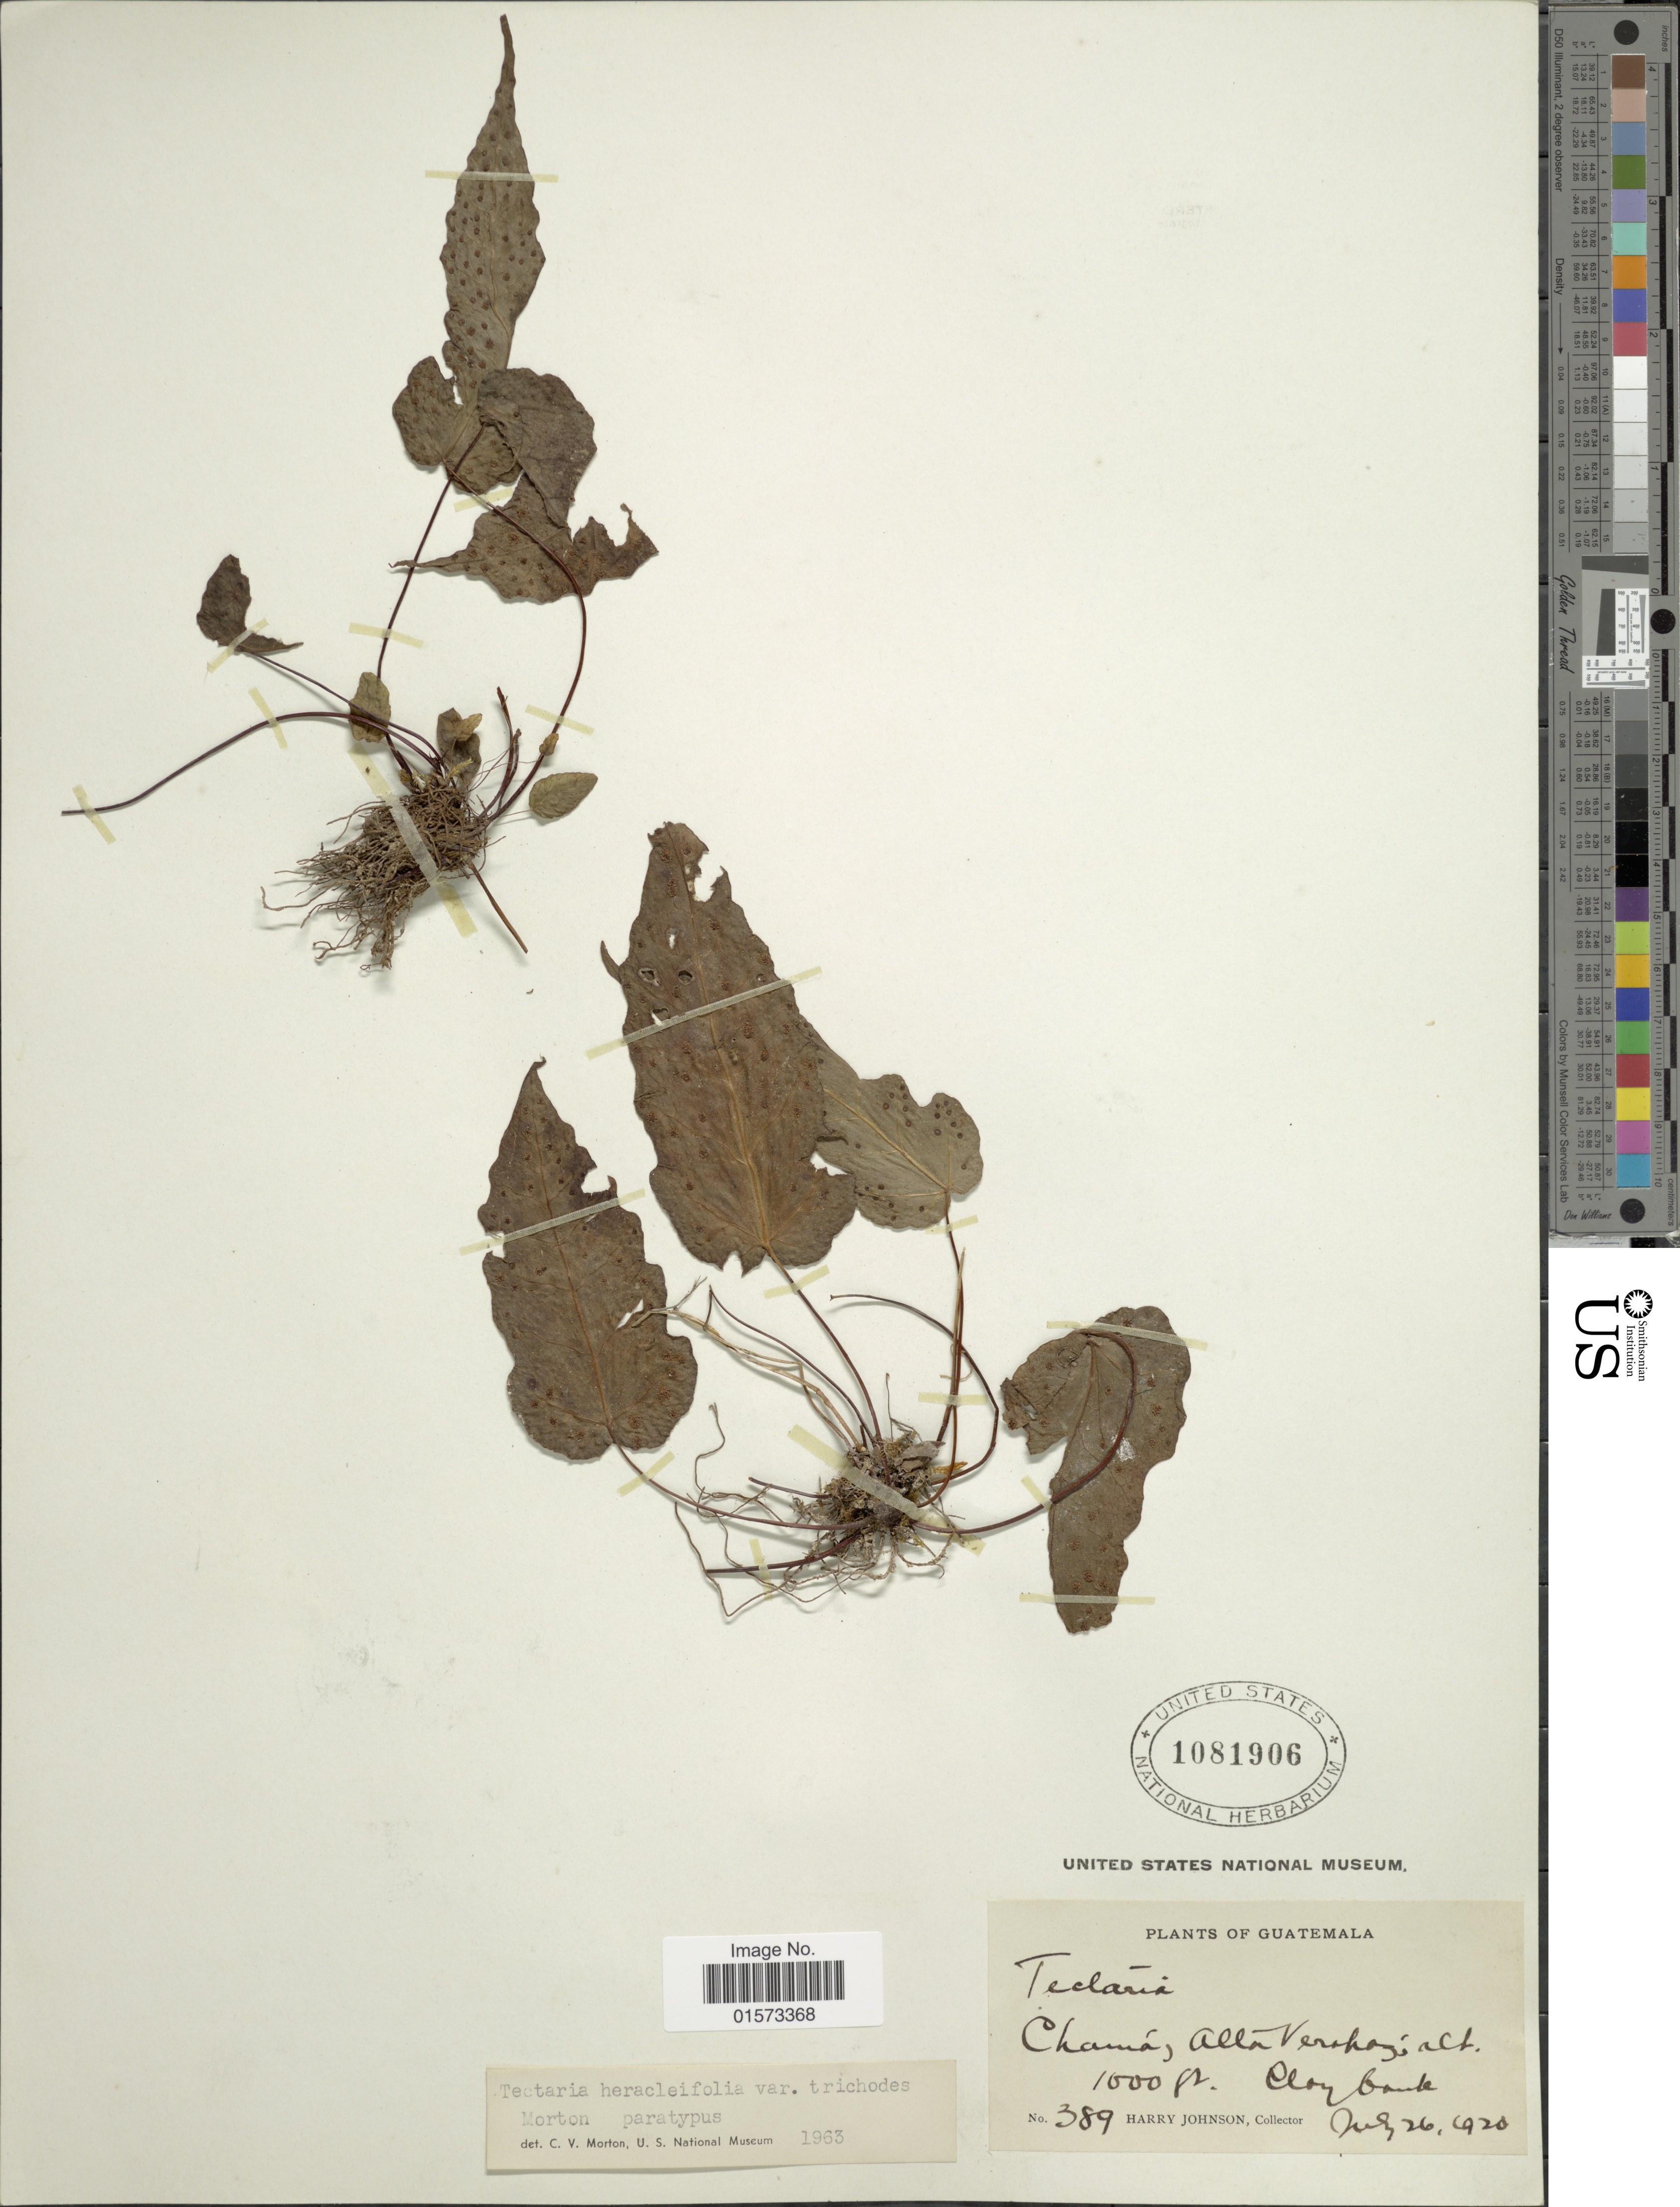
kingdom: Plantae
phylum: Tracheophyta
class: Polypodiopsida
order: Polypodiales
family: Tectariaceae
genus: Tectaria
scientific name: Tectaria heracleifolia var. trichiodes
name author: C.V. Morton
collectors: H. Johnson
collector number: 389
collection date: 1920-07-26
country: Guatemala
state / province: Alta Verapaz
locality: Chama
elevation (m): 305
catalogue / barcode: US 1081906